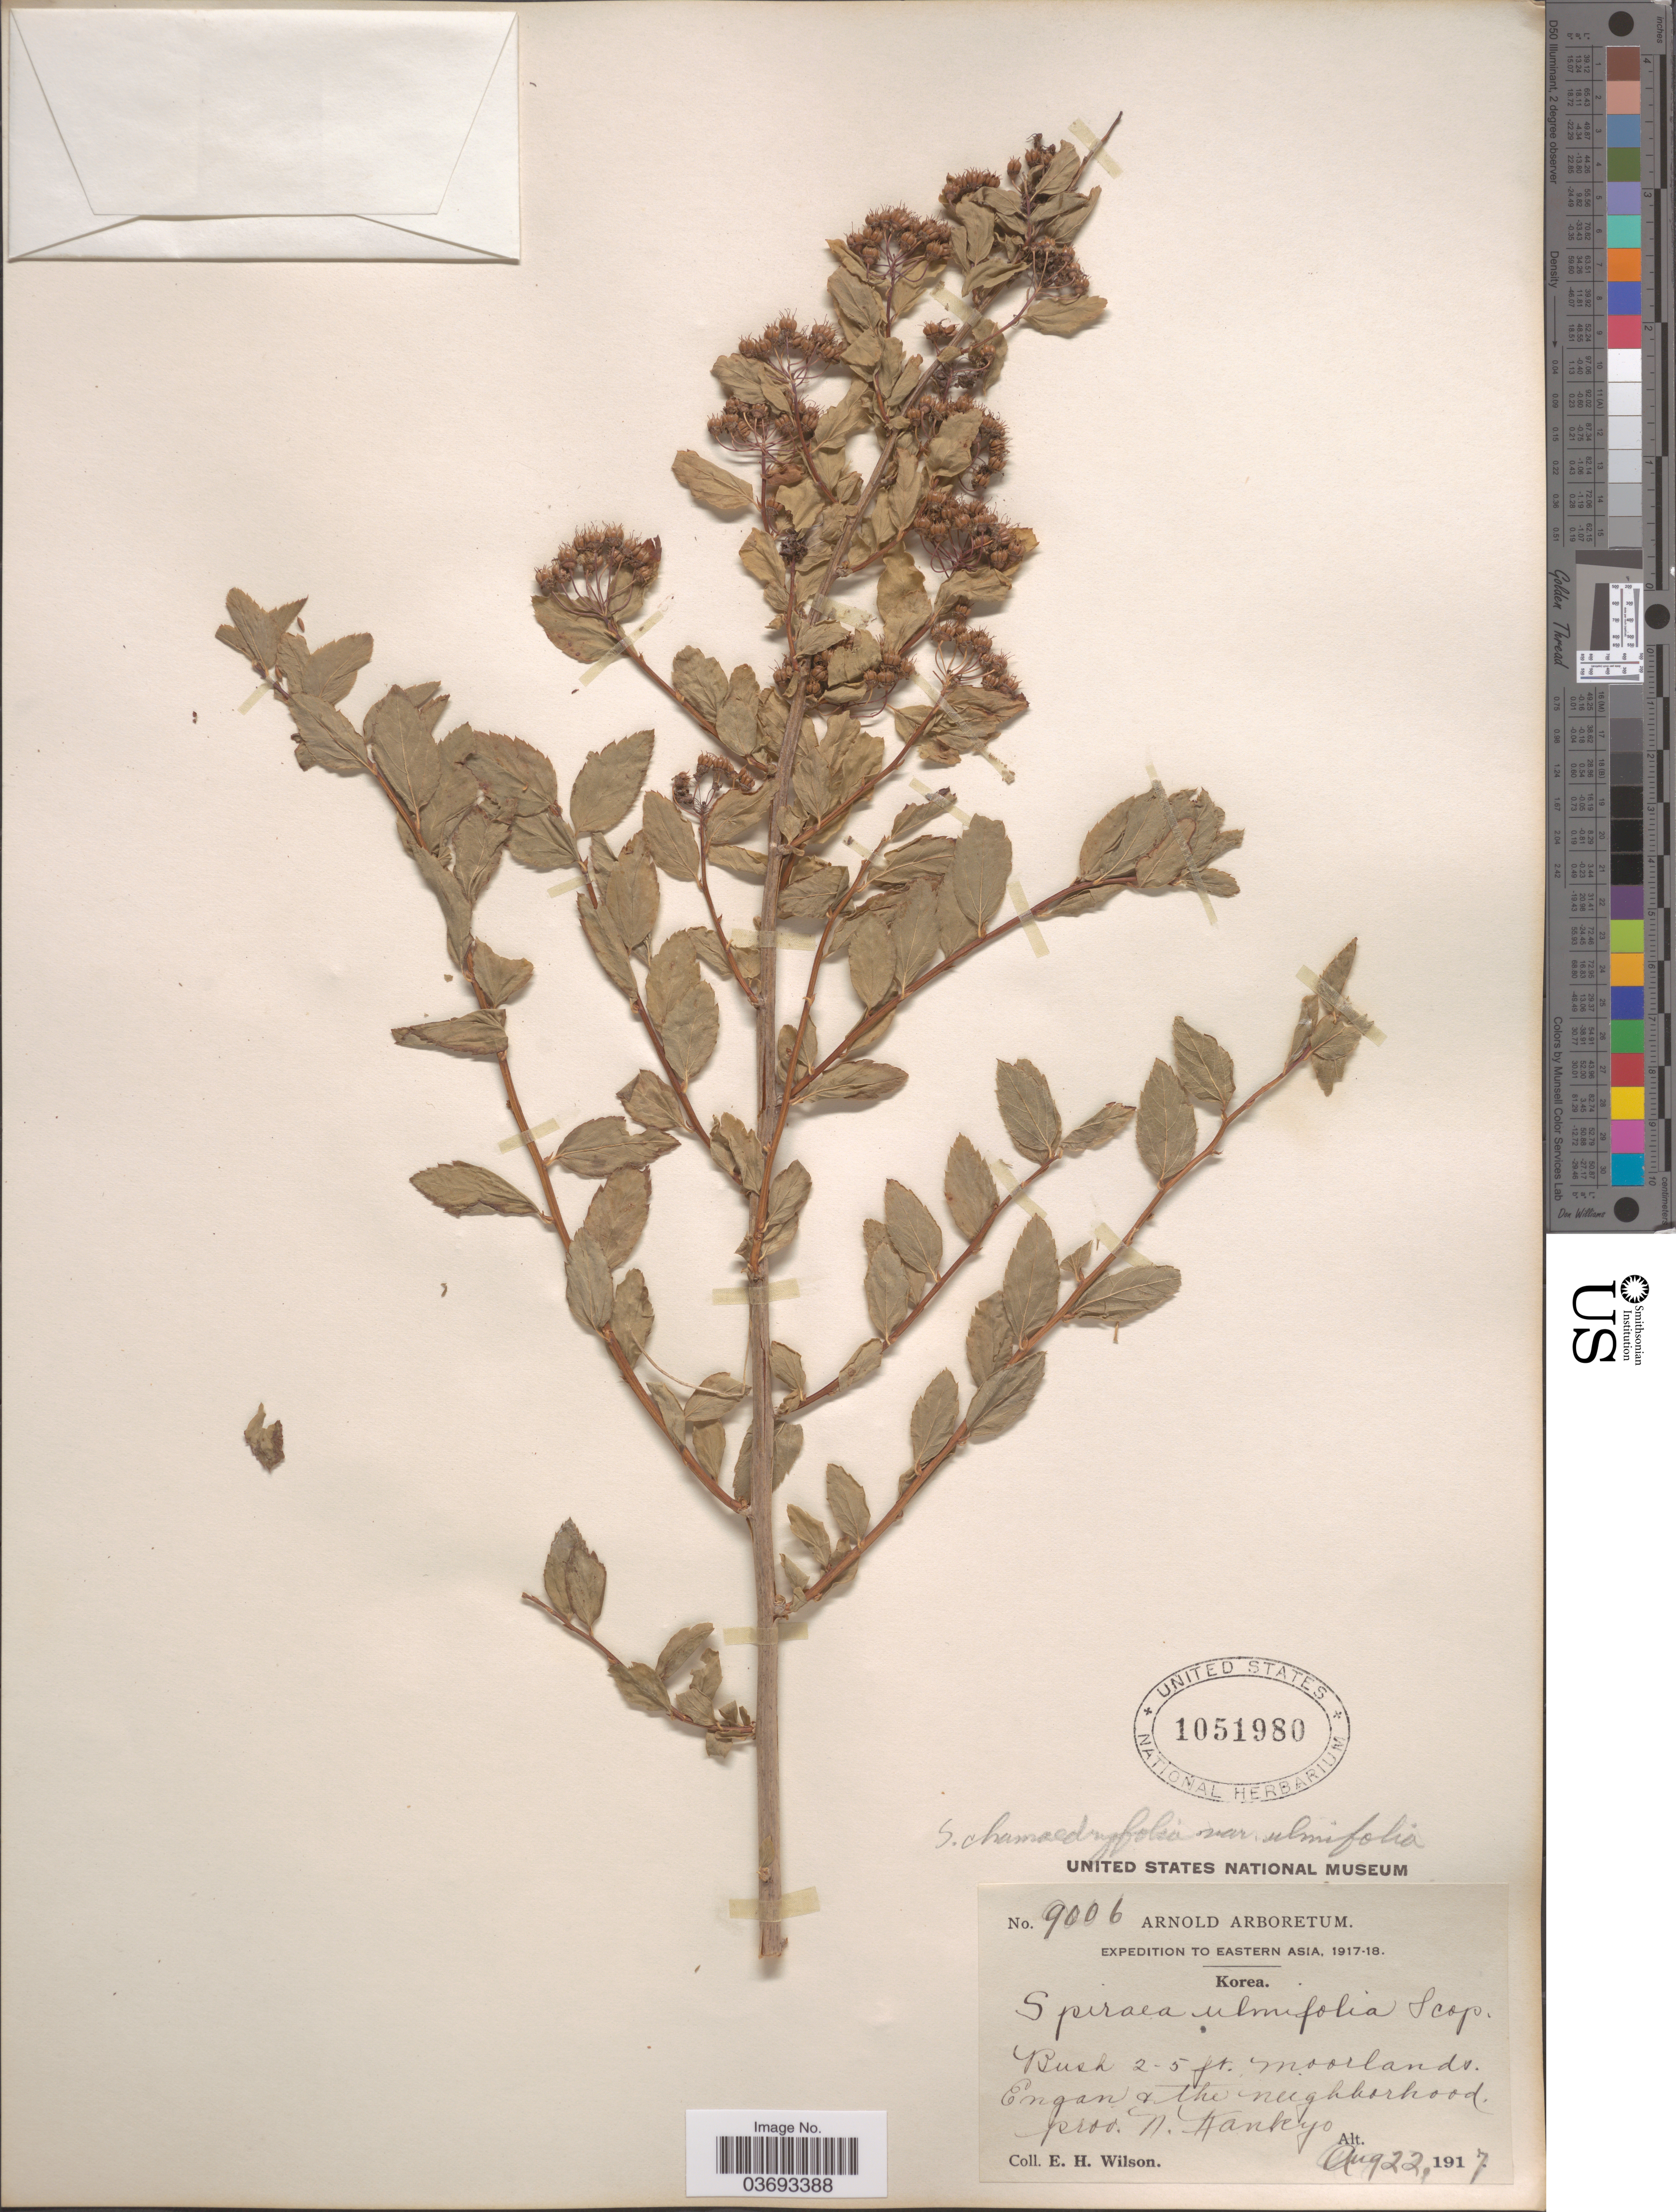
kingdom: Plantae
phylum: Tracheophyta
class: Magnoliopsida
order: Rosales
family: Rosaceae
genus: Spiraea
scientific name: Spiraea chamaedryfolia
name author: L.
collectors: E. Wilson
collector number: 9006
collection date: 1917-08-22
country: North Korea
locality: Engan & the neighborhood. Prov. N. Kankyo.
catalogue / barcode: US 1051980